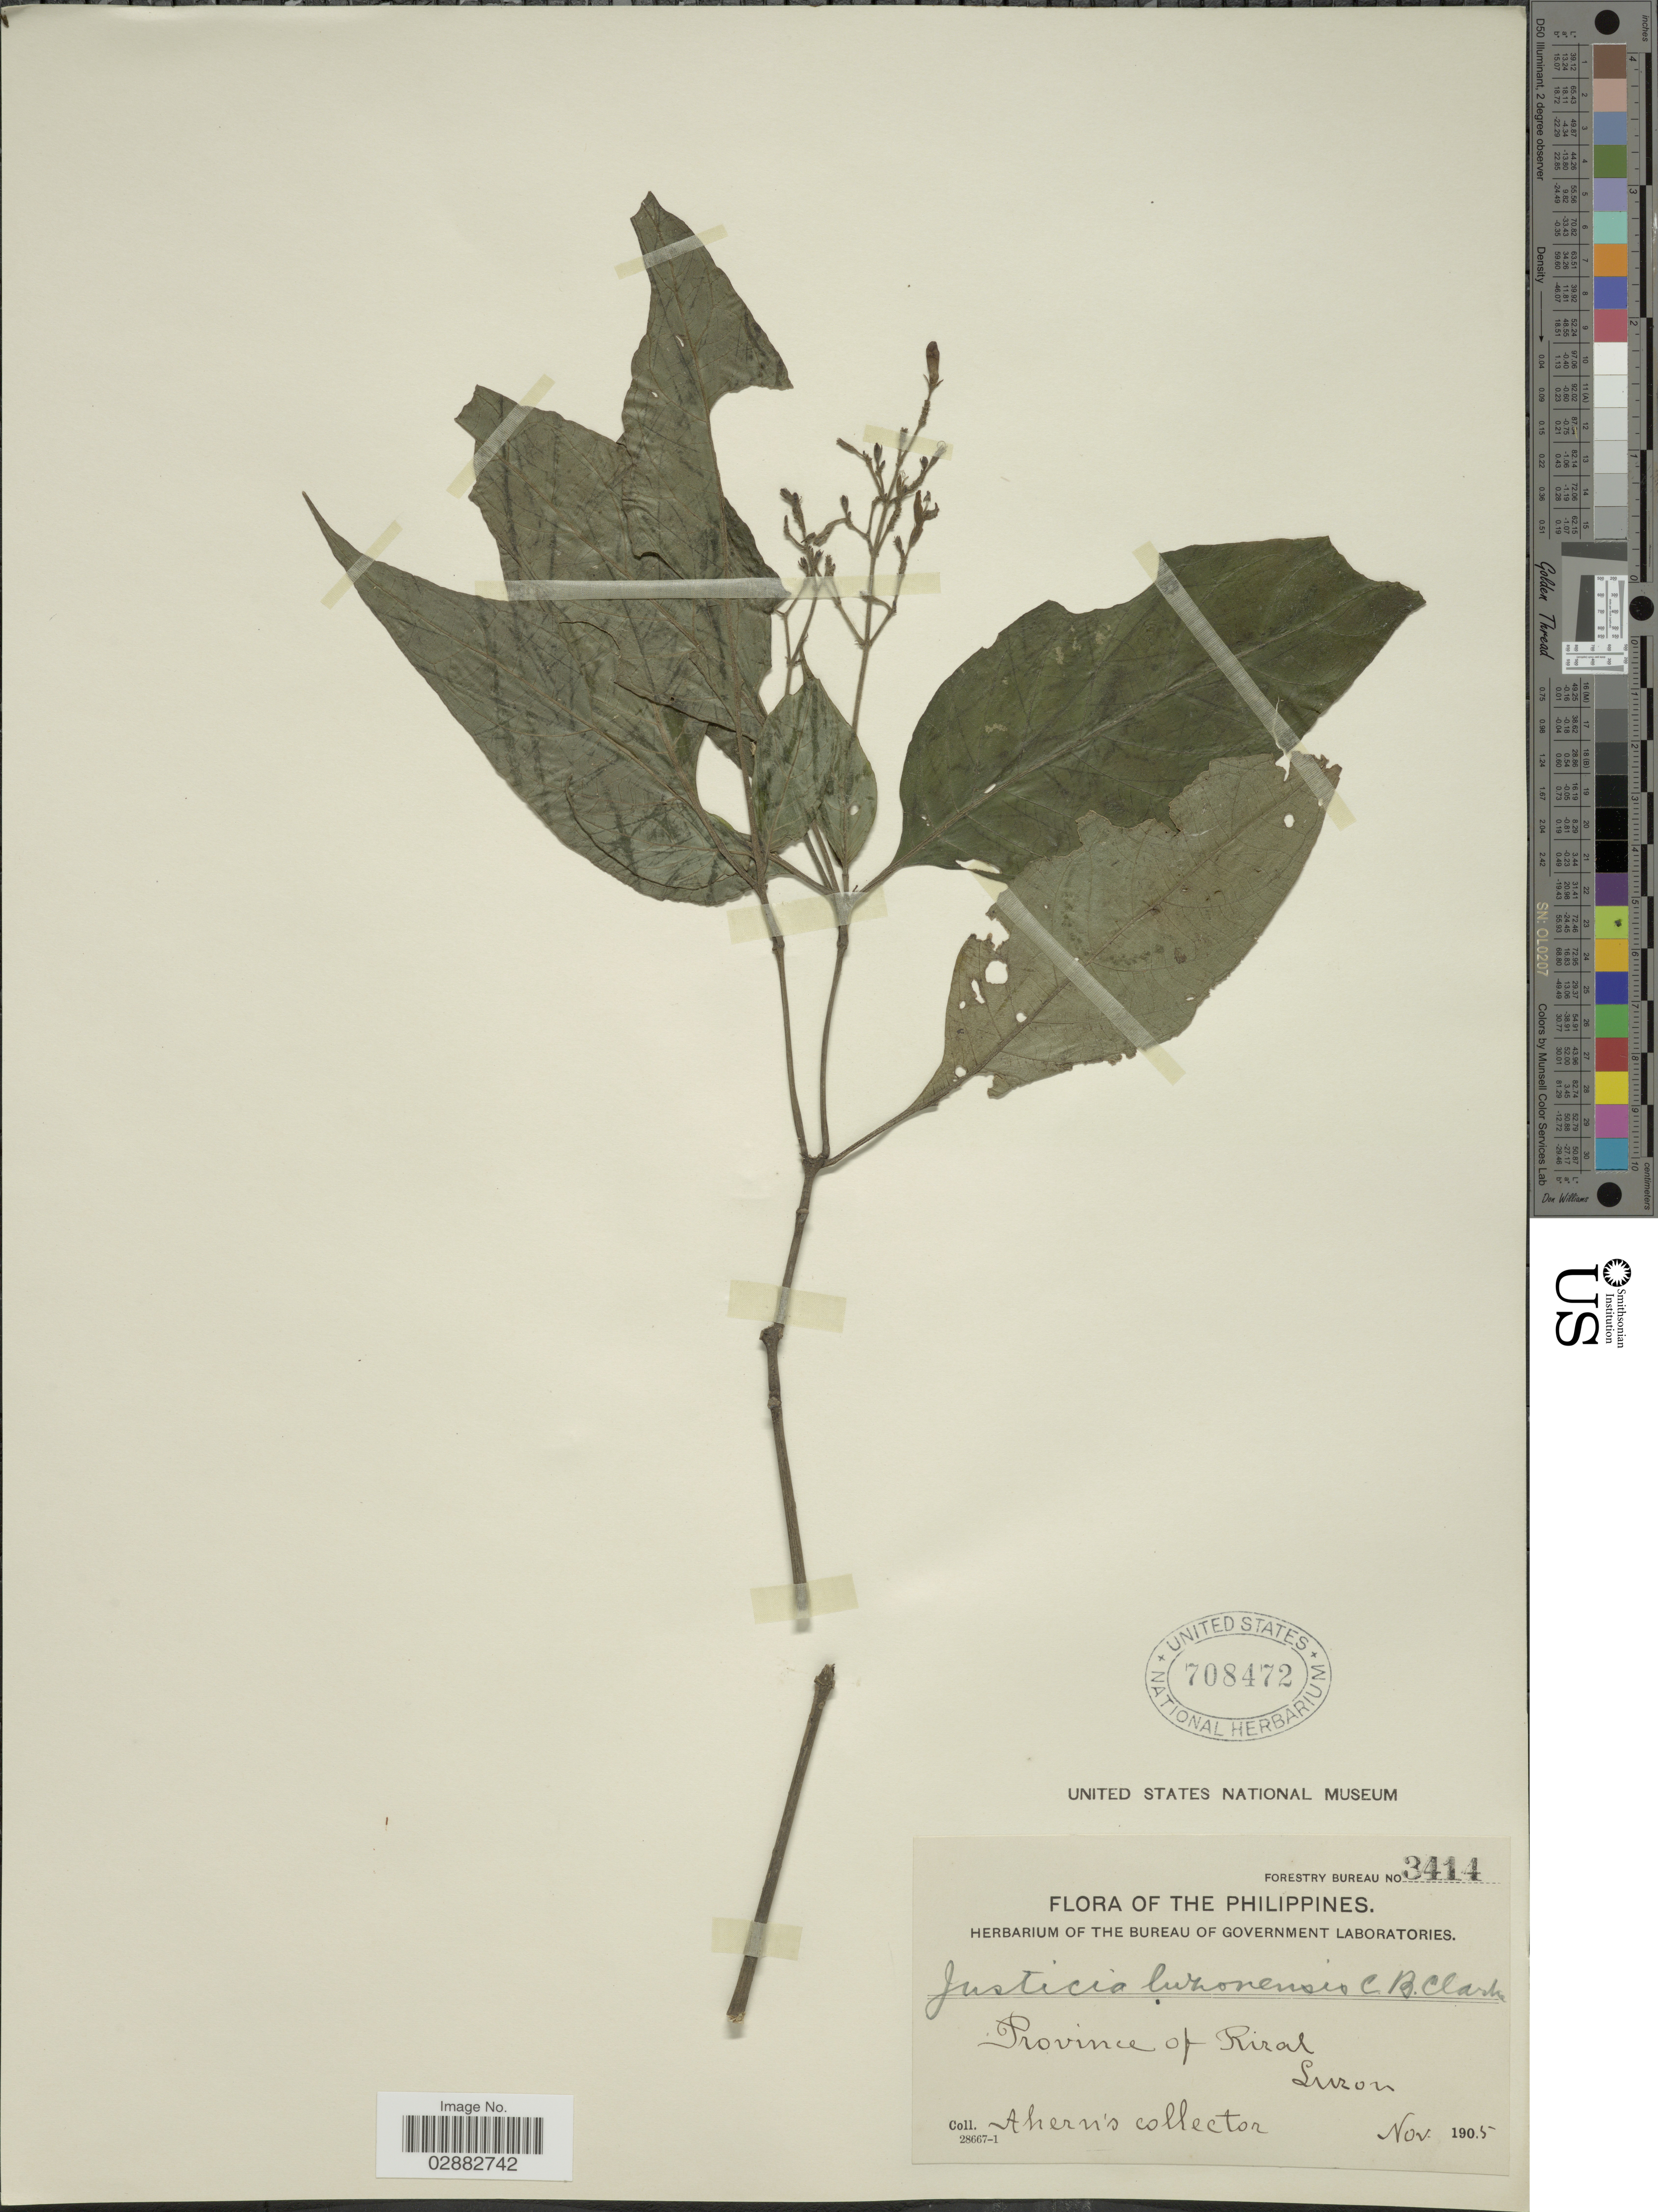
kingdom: Plantae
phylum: Tracheophyta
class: Magnoliopsida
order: Lamiales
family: Acanthaceae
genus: Justicia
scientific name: Justicia luzonensis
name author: C.B. Clarke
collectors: Ahern's collector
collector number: Forestry Bureau 3414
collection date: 1905-11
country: Philippines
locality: Province of Rizal.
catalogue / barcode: US 708472